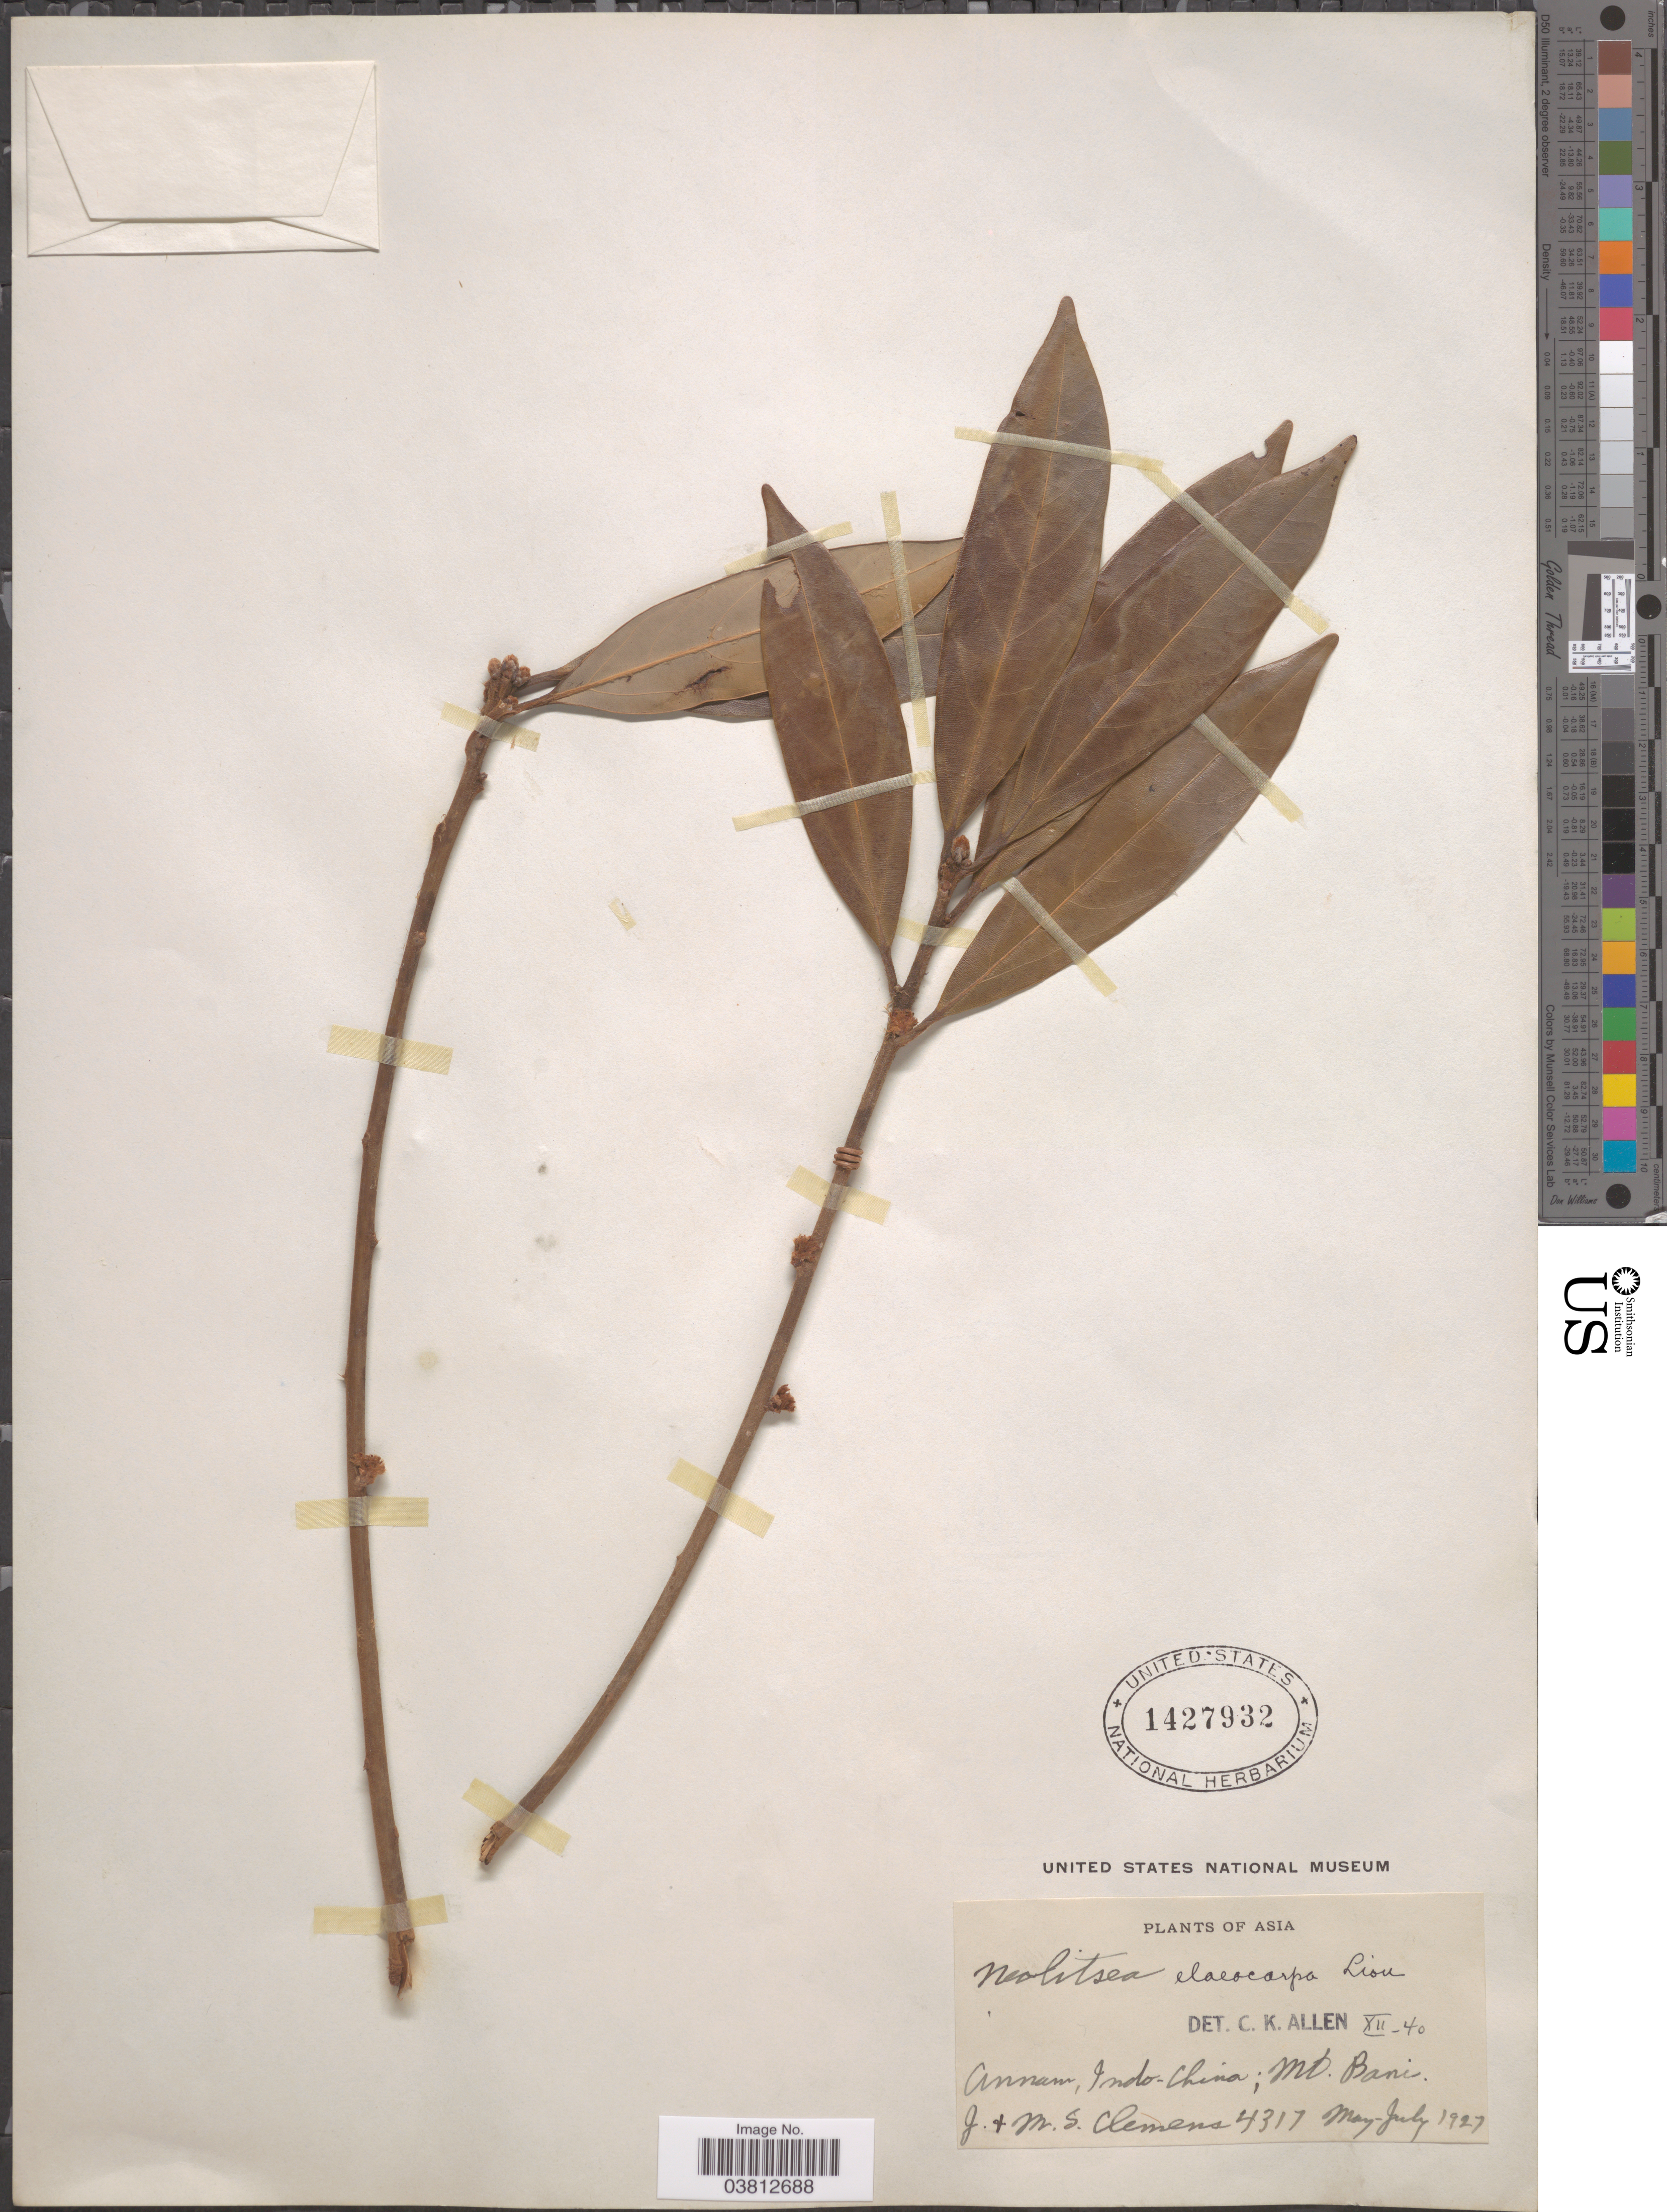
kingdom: Plantae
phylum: Tracheophyta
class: Magnoliopsida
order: Laurales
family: Lauraceae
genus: Neolitsea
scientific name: Neolitsea elaeocarpa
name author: H. Liu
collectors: J. Clemens & M. S. Clemens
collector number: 4317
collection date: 1927-05/1927-07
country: Vietnam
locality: Asia. Annam, Indo-China; Mt. Bani.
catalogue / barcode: US 1427932